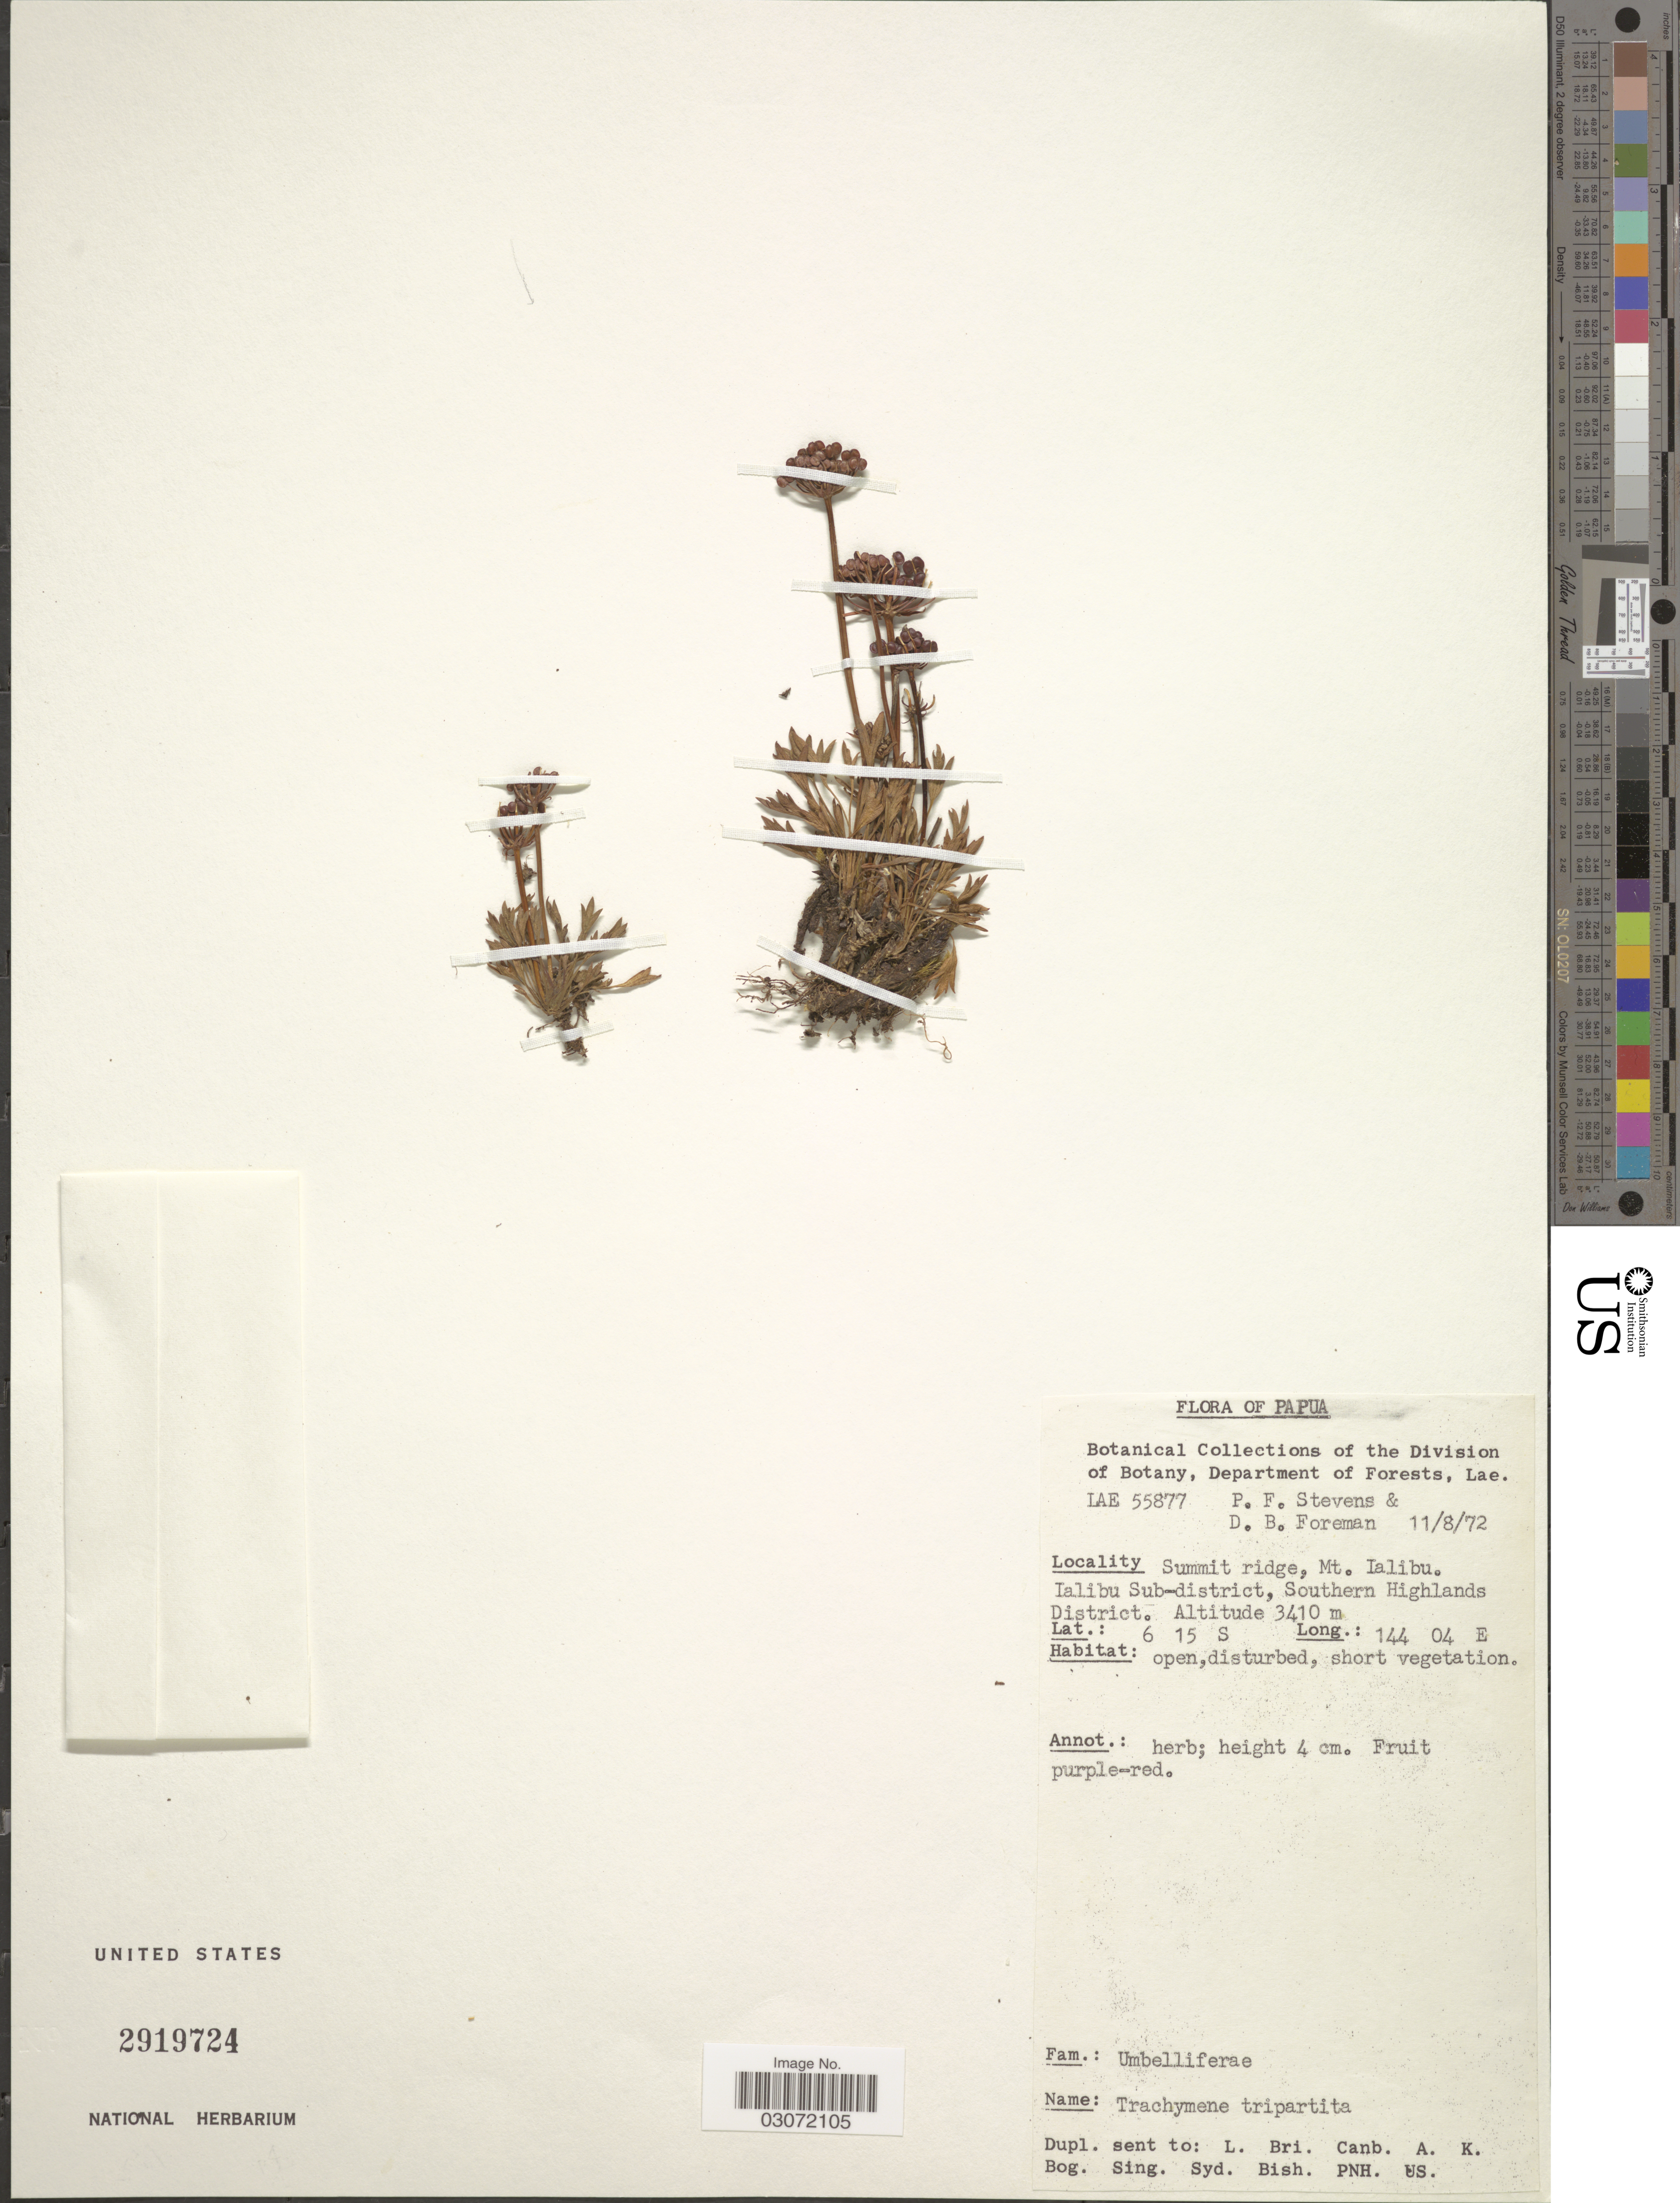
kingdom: Plantae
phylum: Tracheophyta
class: Magnoliopsida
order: Apiales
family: Araliaceae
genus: Trachymene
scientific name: Trachymene tripartita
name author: Hoogl.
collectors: P. F. Stevens & D. Foreman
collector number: LAE 55877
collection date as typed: Transcribed d/m/y: 11/8/72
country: Papua New Guinea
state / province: Southern Highlands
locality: Papua. Summit ridge, Mt. Ialibu. Ialibu Sub-district, Southern Highlands District.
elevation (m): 3410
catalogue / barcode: US 2919724